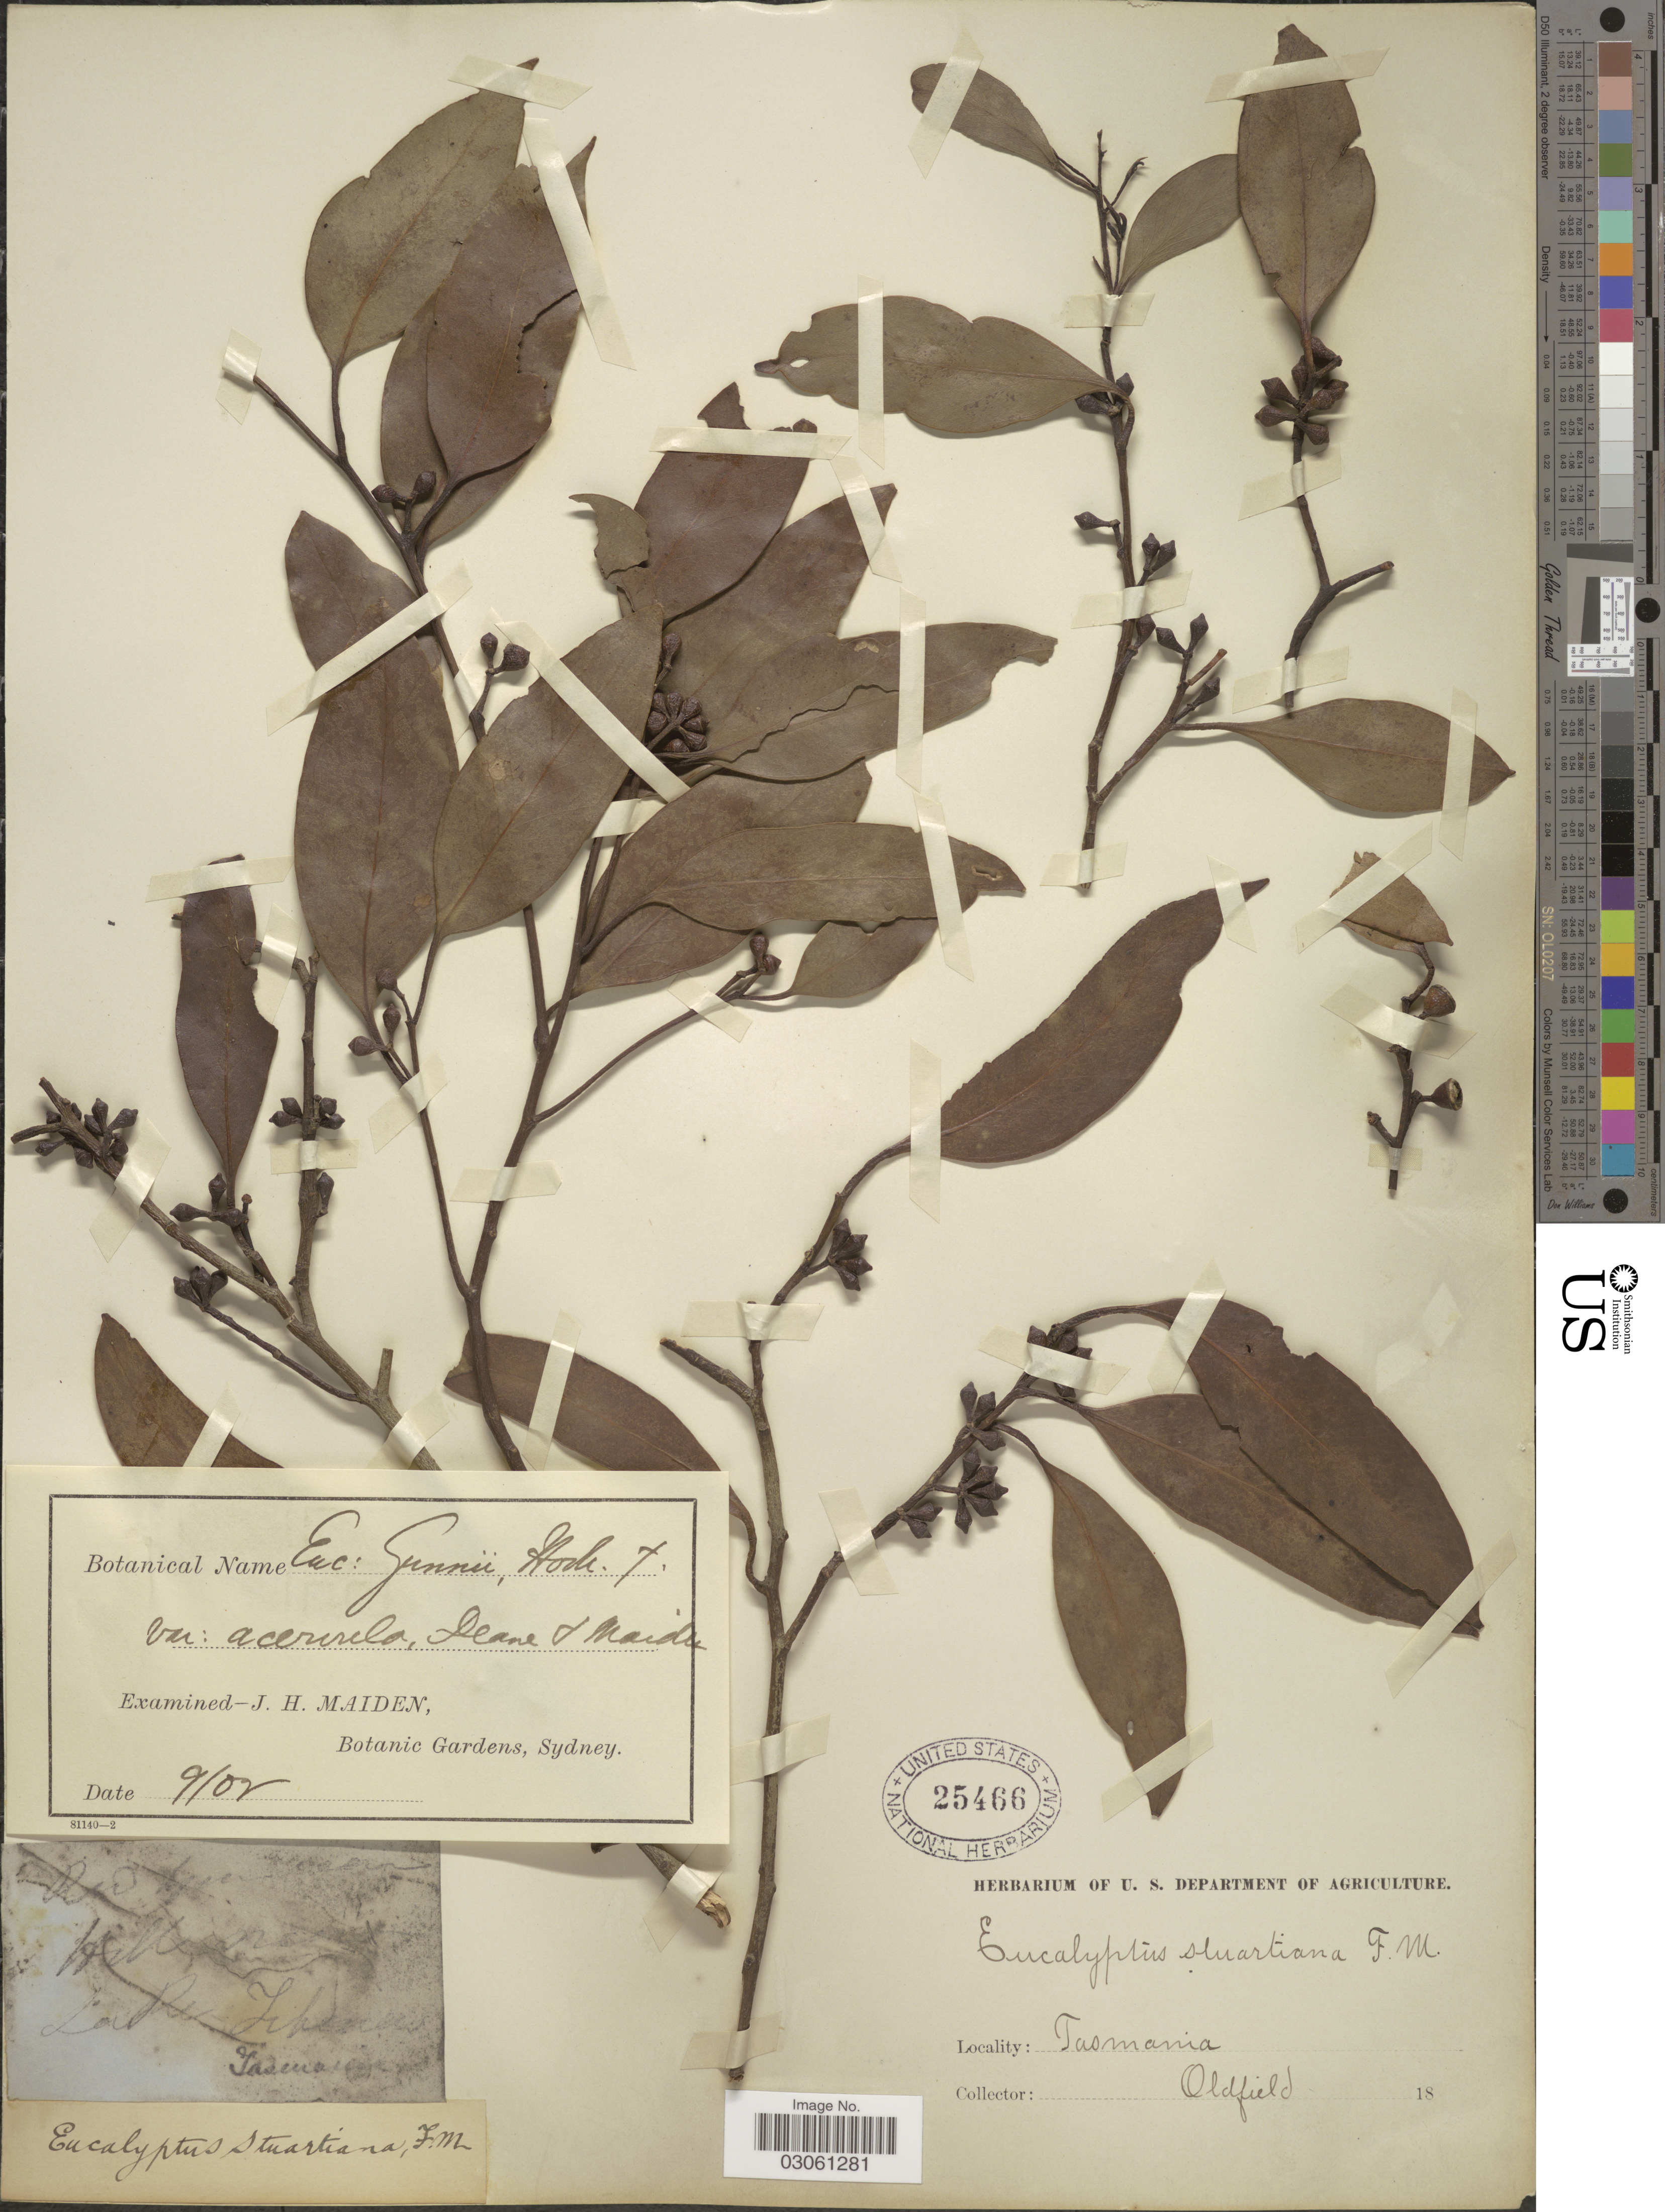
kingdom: Plantae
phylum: Tracheophyta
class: Magnoliopsida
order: Myrtales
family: Myrtaceae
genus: Eucalyptus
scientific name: Eucalyptus gunnii var. acervula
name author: H. Deane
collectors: Oldfield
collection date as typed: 18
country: Australia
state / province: Tasmania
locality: Lake Liberia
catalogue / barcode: US 25466